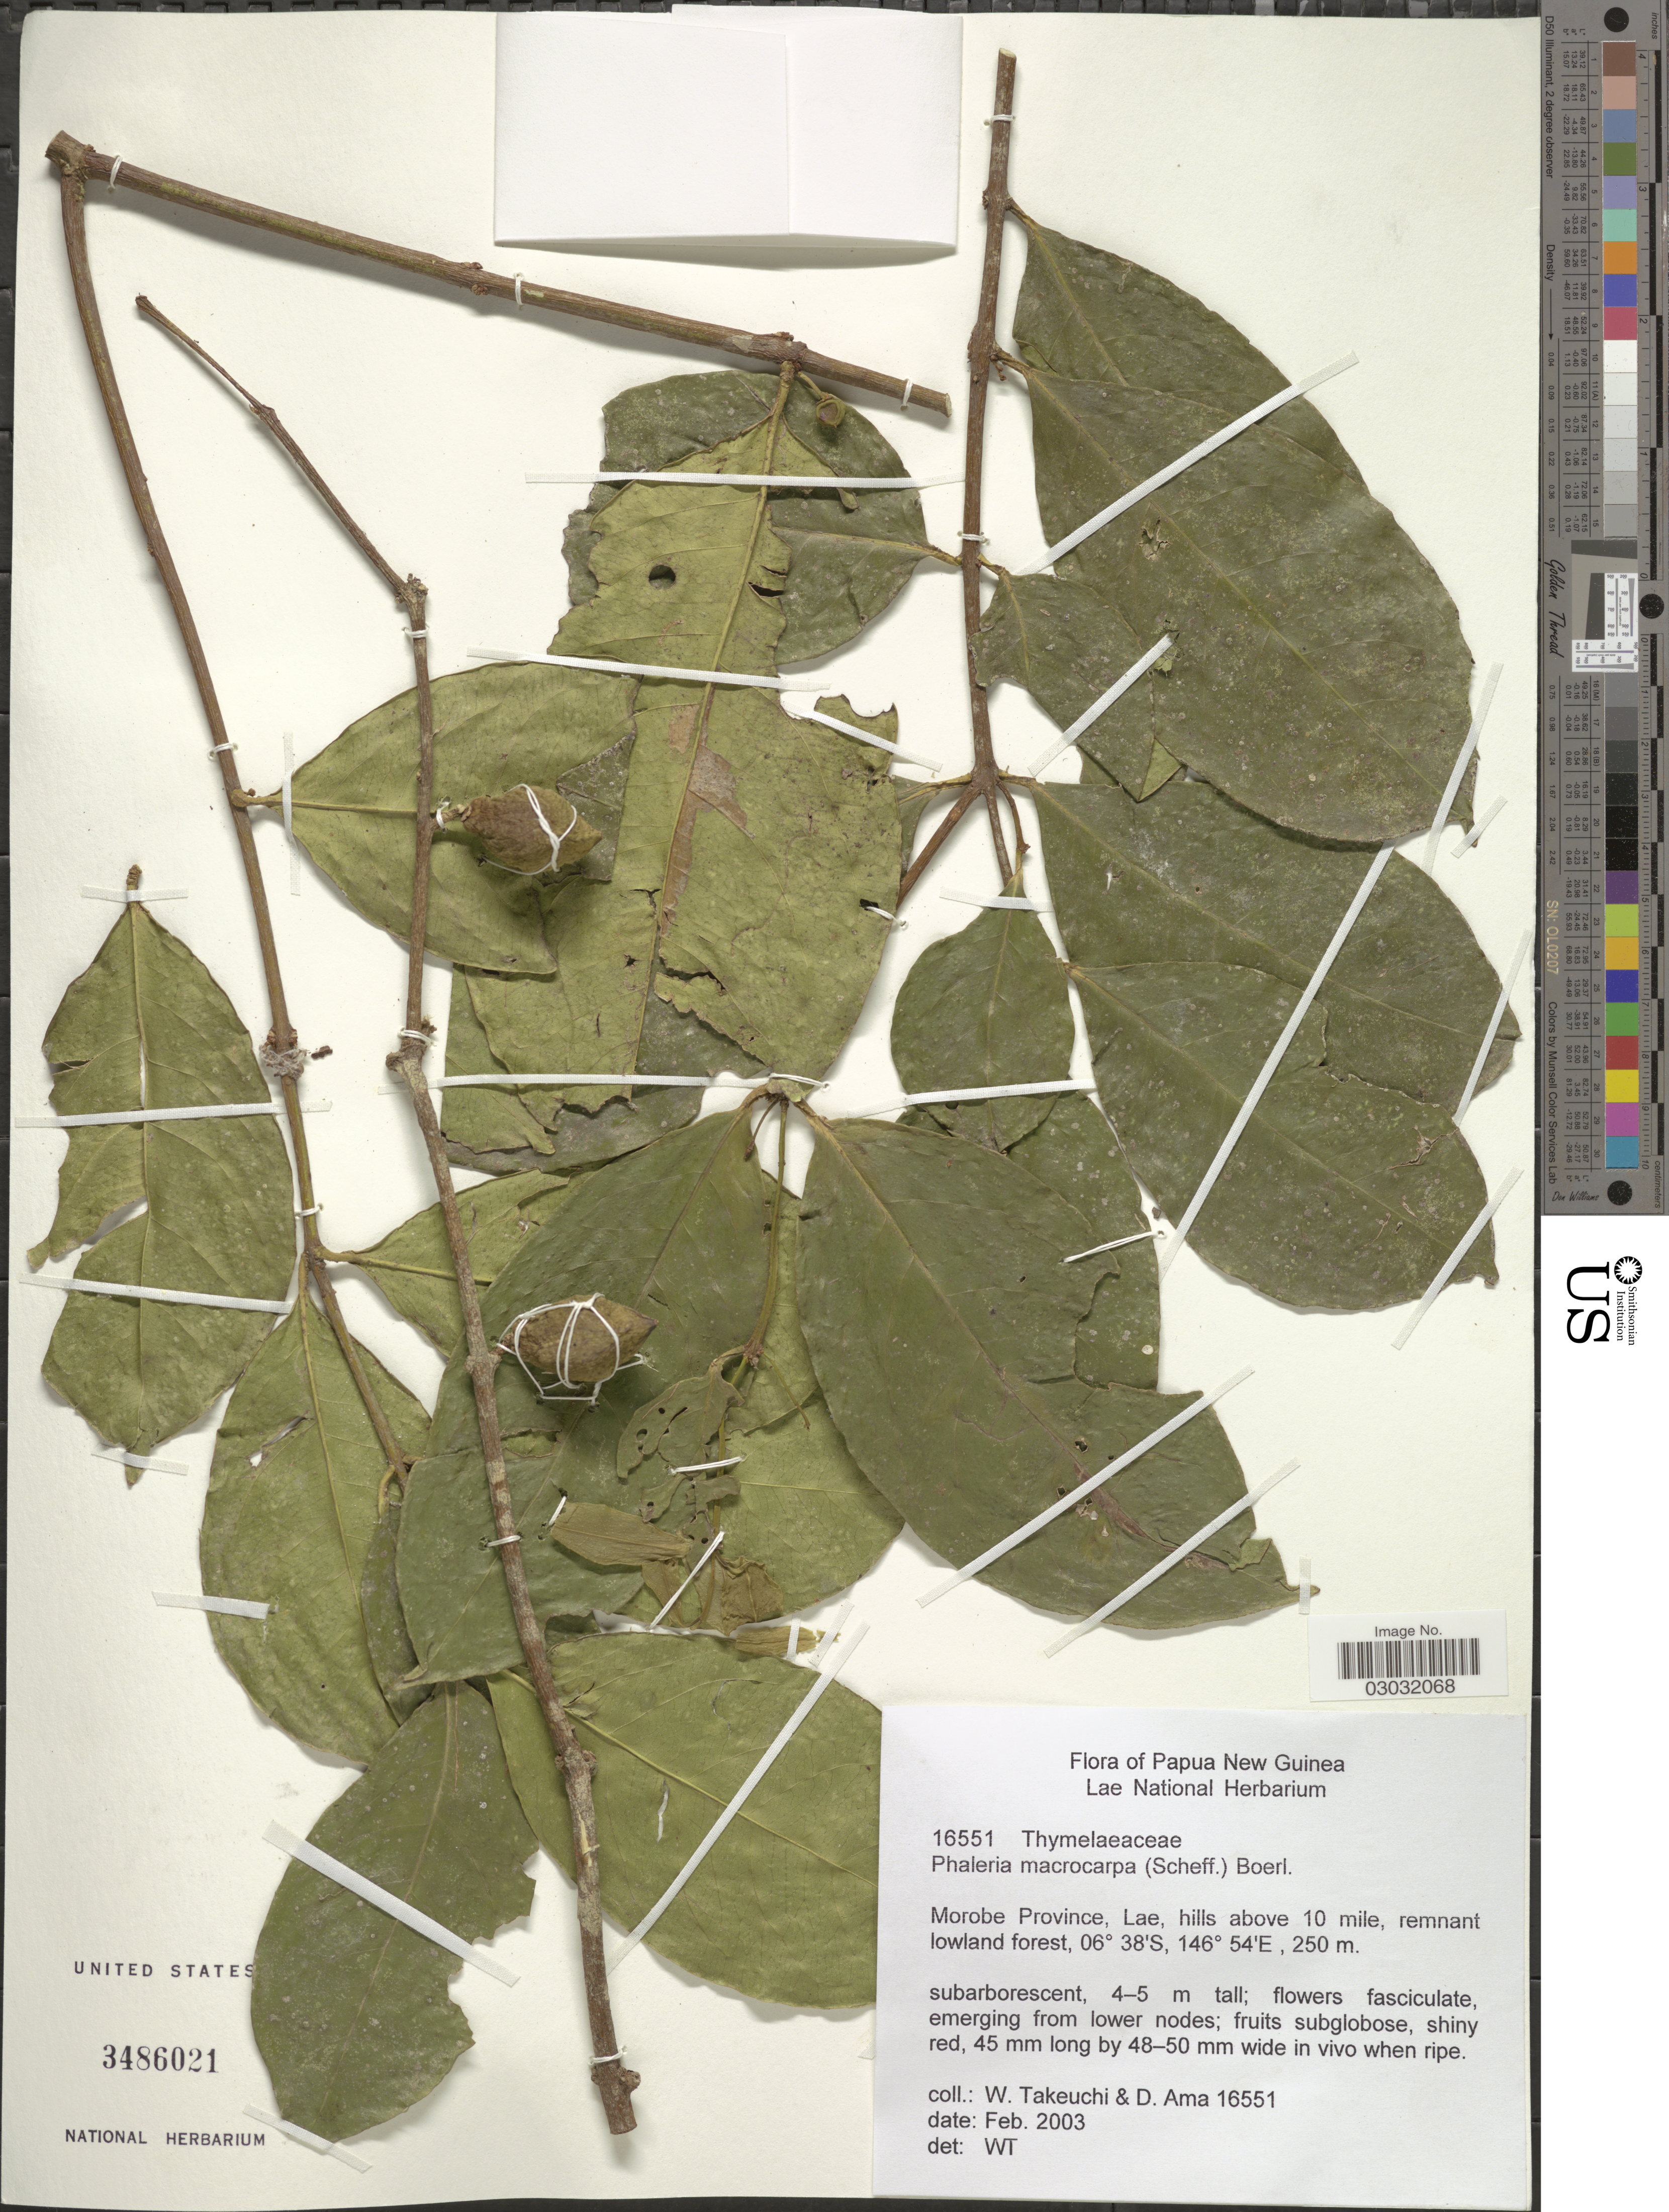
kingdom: Plantae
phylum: Tracheophyta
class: Magnoliopsida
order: Malvales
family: Thymelaeaceae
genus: Phaleria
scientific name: Phaleria macrocarpa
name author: (Scheff.) Boerl.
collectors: W. Takeuchi & D. Ama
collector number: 16551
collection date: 2003-02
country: Papua New Guinea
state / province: Morobe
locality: Morobe Province, Lae, hills above 10 mile.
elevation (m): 250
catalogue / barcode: US 3486021